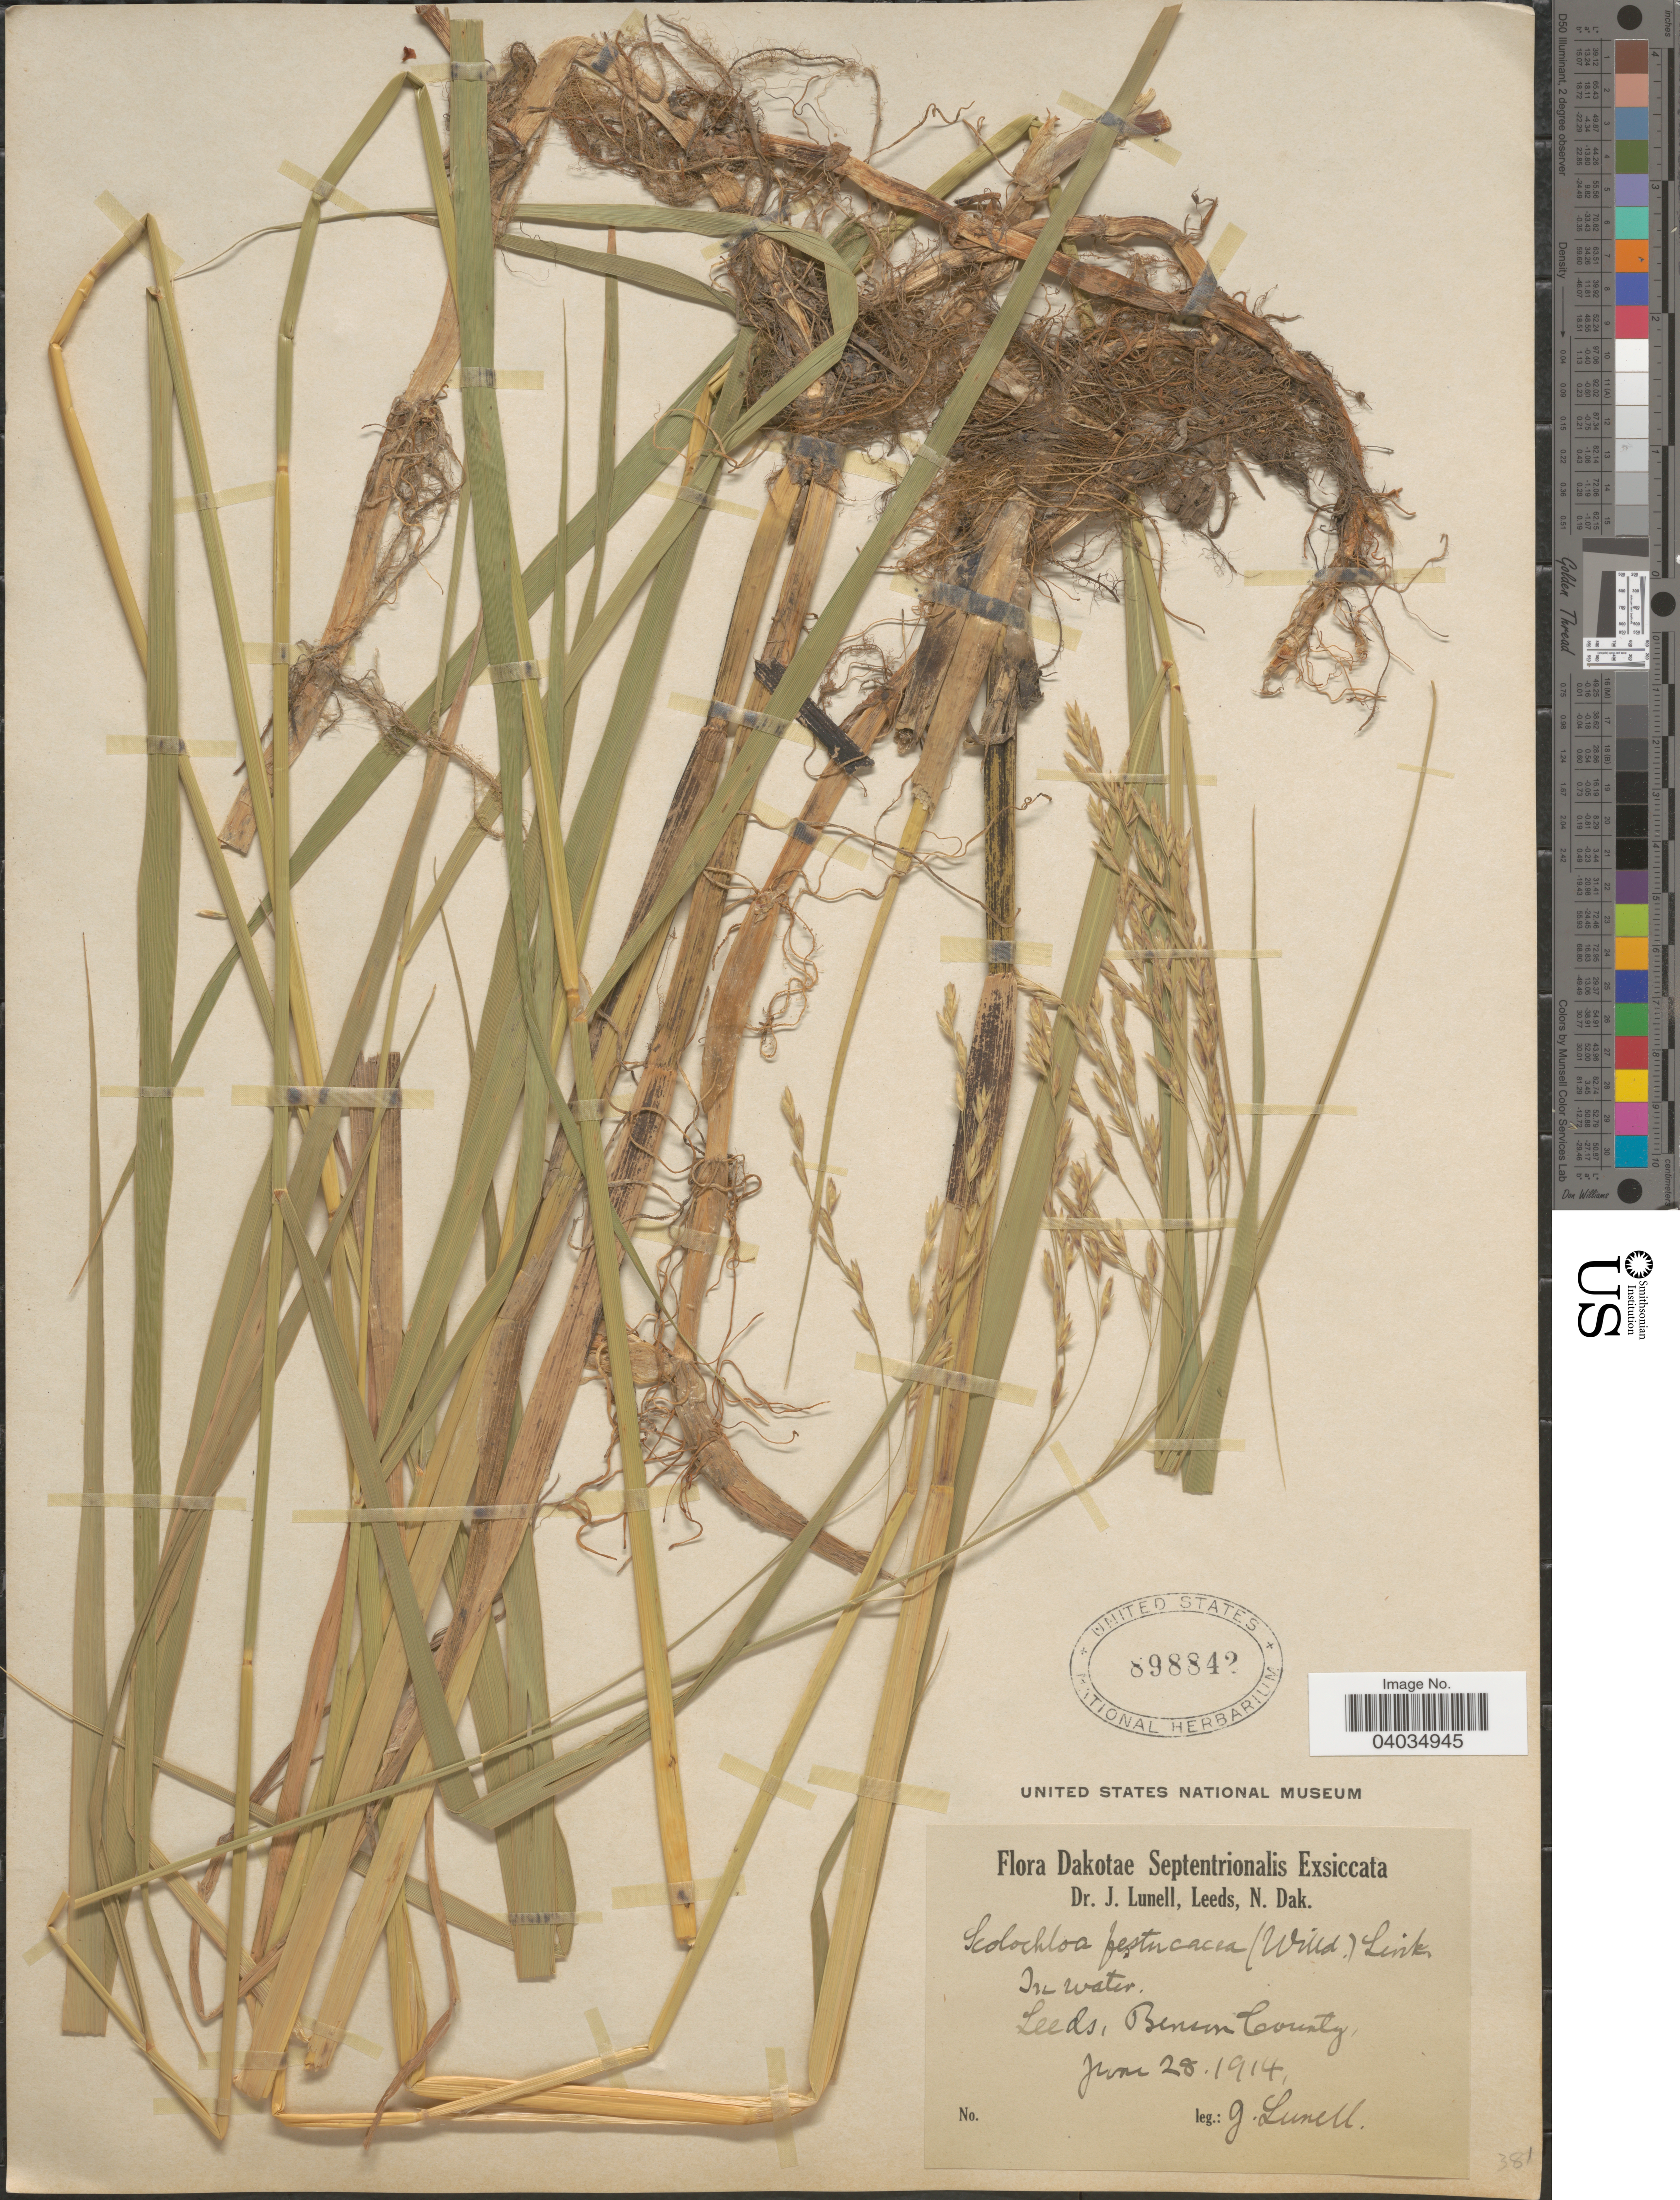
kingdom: Plantae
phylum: Tracheophyta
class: Liliopsida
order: Poales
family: Poaceae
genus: Scolochloa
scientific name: Scolochloa festucacea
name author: (Willd.) Link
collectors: J. Lunell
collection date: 1914-06-28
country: United States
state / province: North Dakota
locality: Dakotae Septentrionalis. Leeds, Benson County.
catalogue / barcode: US 898842